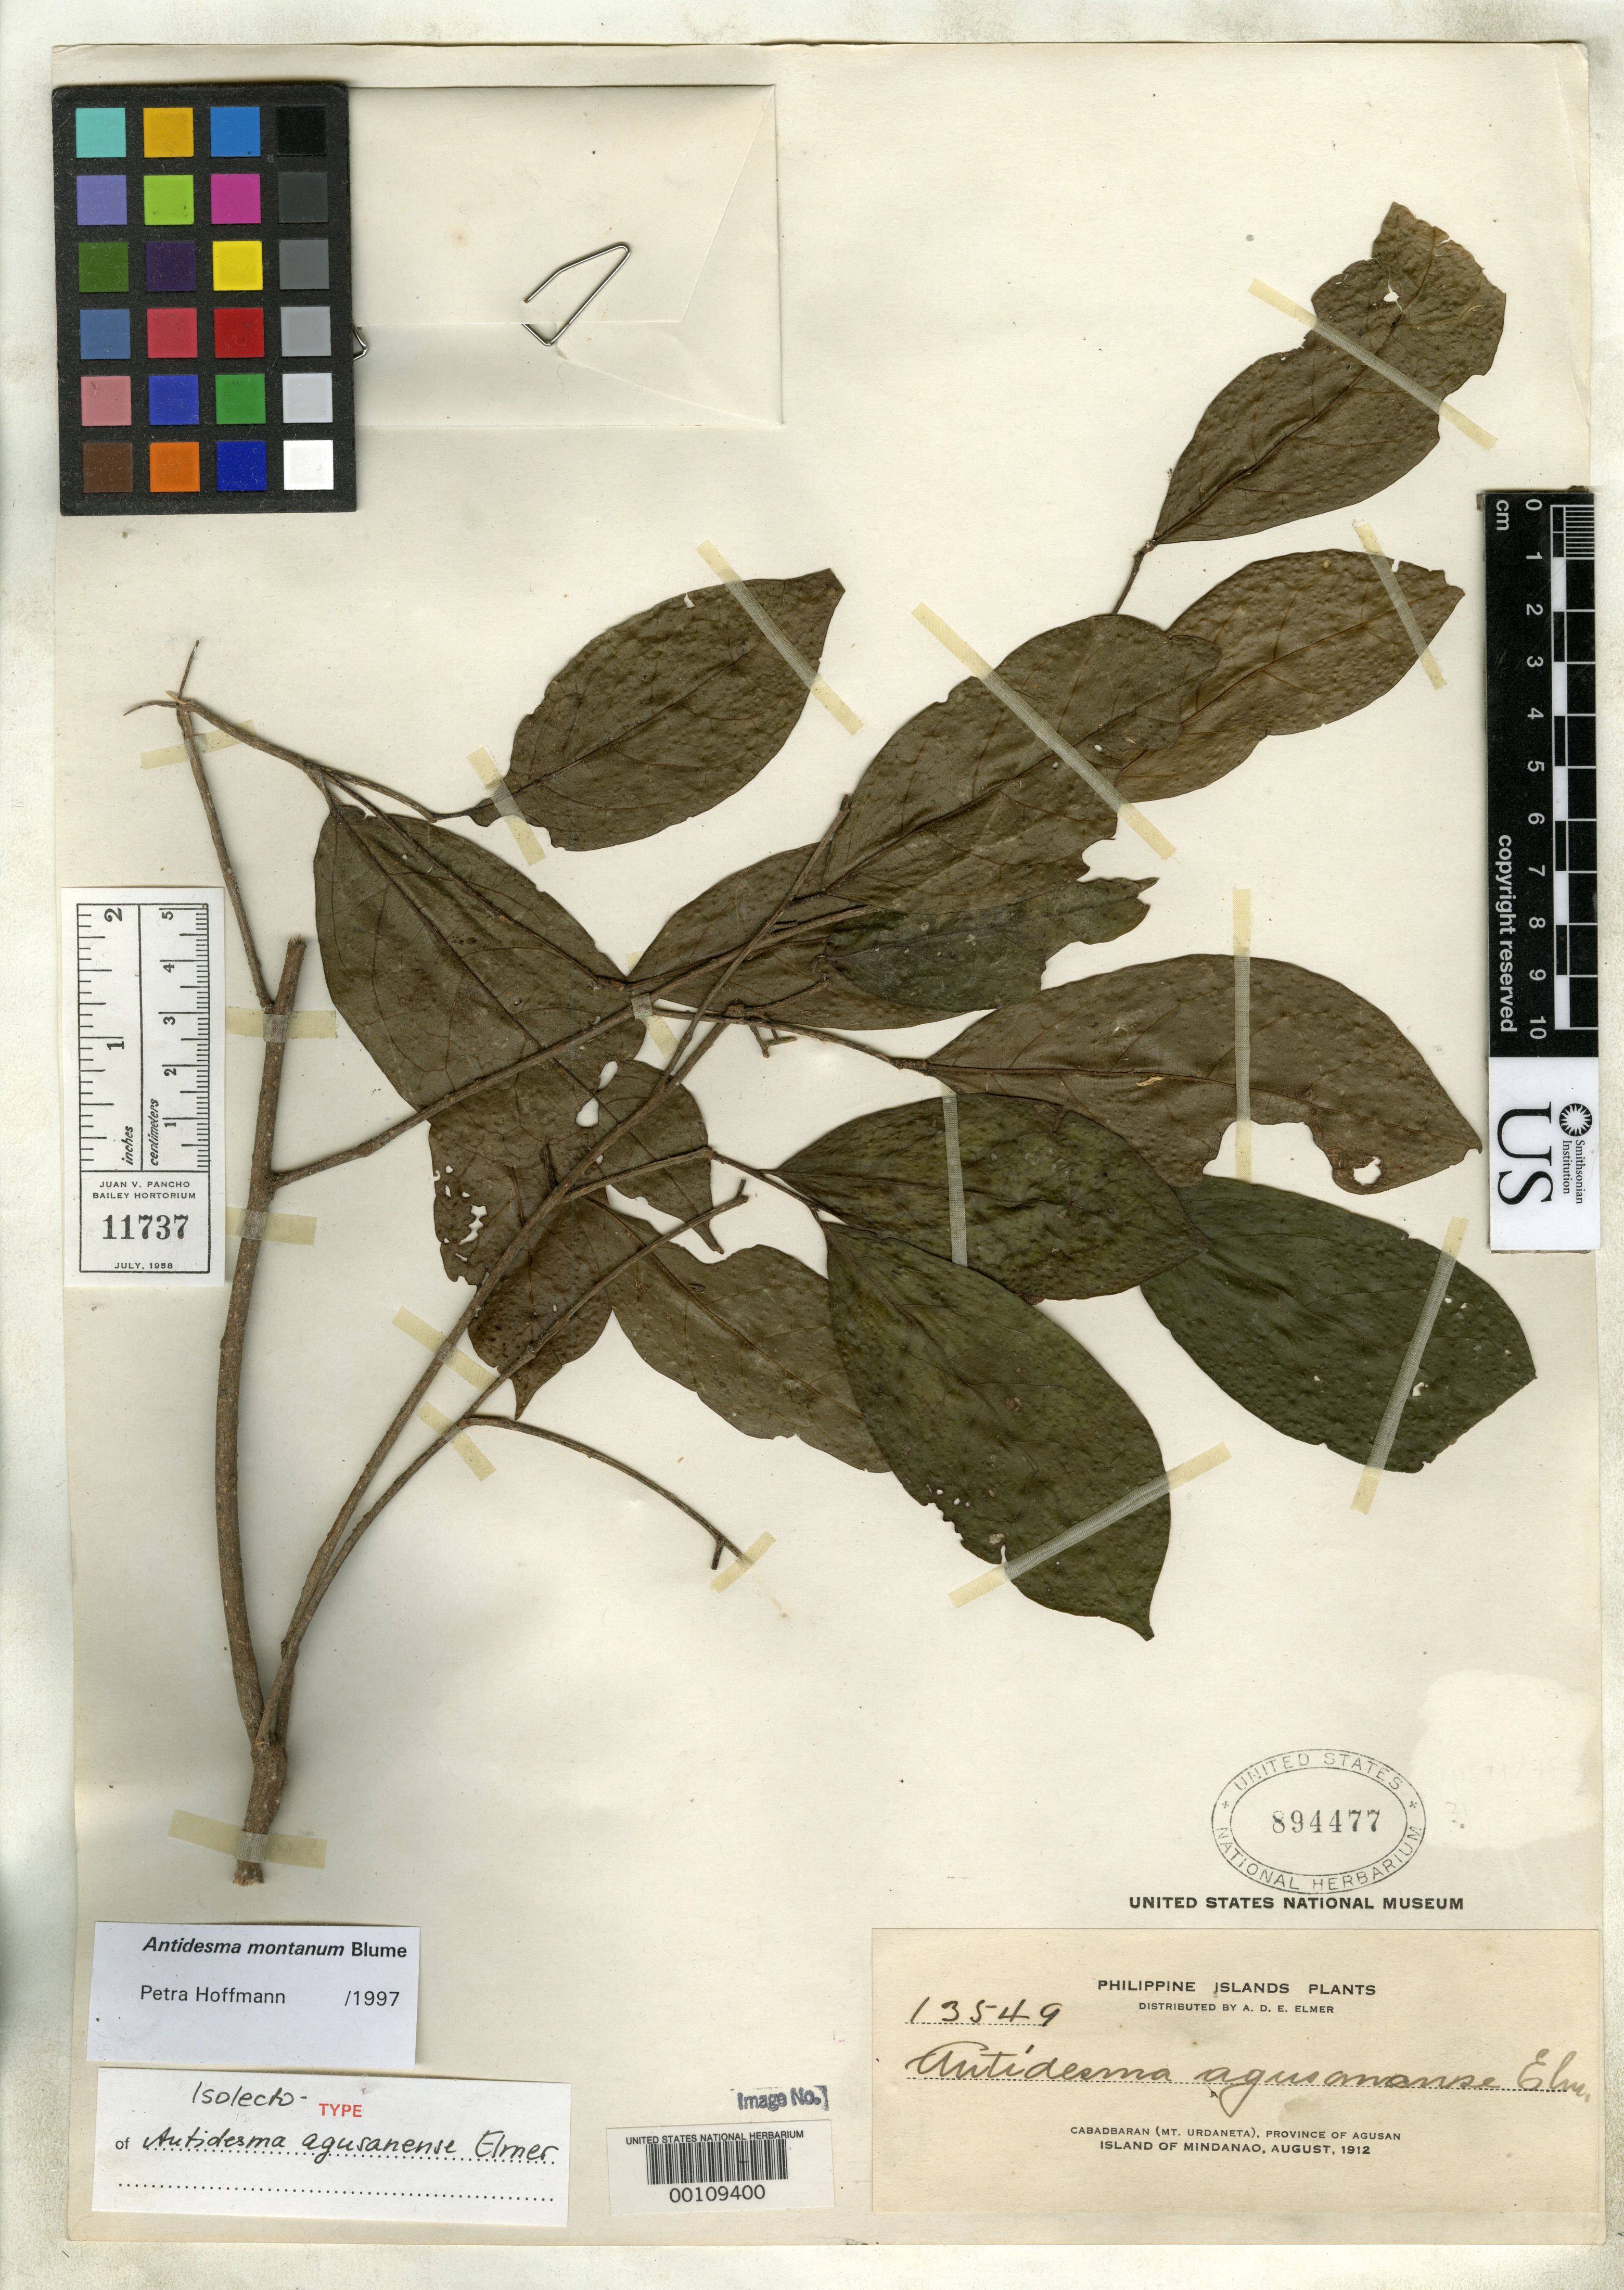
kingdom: Plantae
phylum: Tracheophyta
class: Magnoliopsida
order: Malpighiales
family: Phyllanthaceae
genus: Antidesma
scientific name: Antidesma agusanense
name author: Elmer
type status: Isotype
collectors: A. D. E. Elmer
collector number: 13549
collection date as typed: Aug 1912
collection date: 1912-08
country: Philippines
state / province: Caraga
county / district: Agusan del Norte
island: Mindanao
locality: Cabadbaran (Mt. Urdaneta), Province of Agusan, Island of Mindanao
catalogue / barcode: US 894477